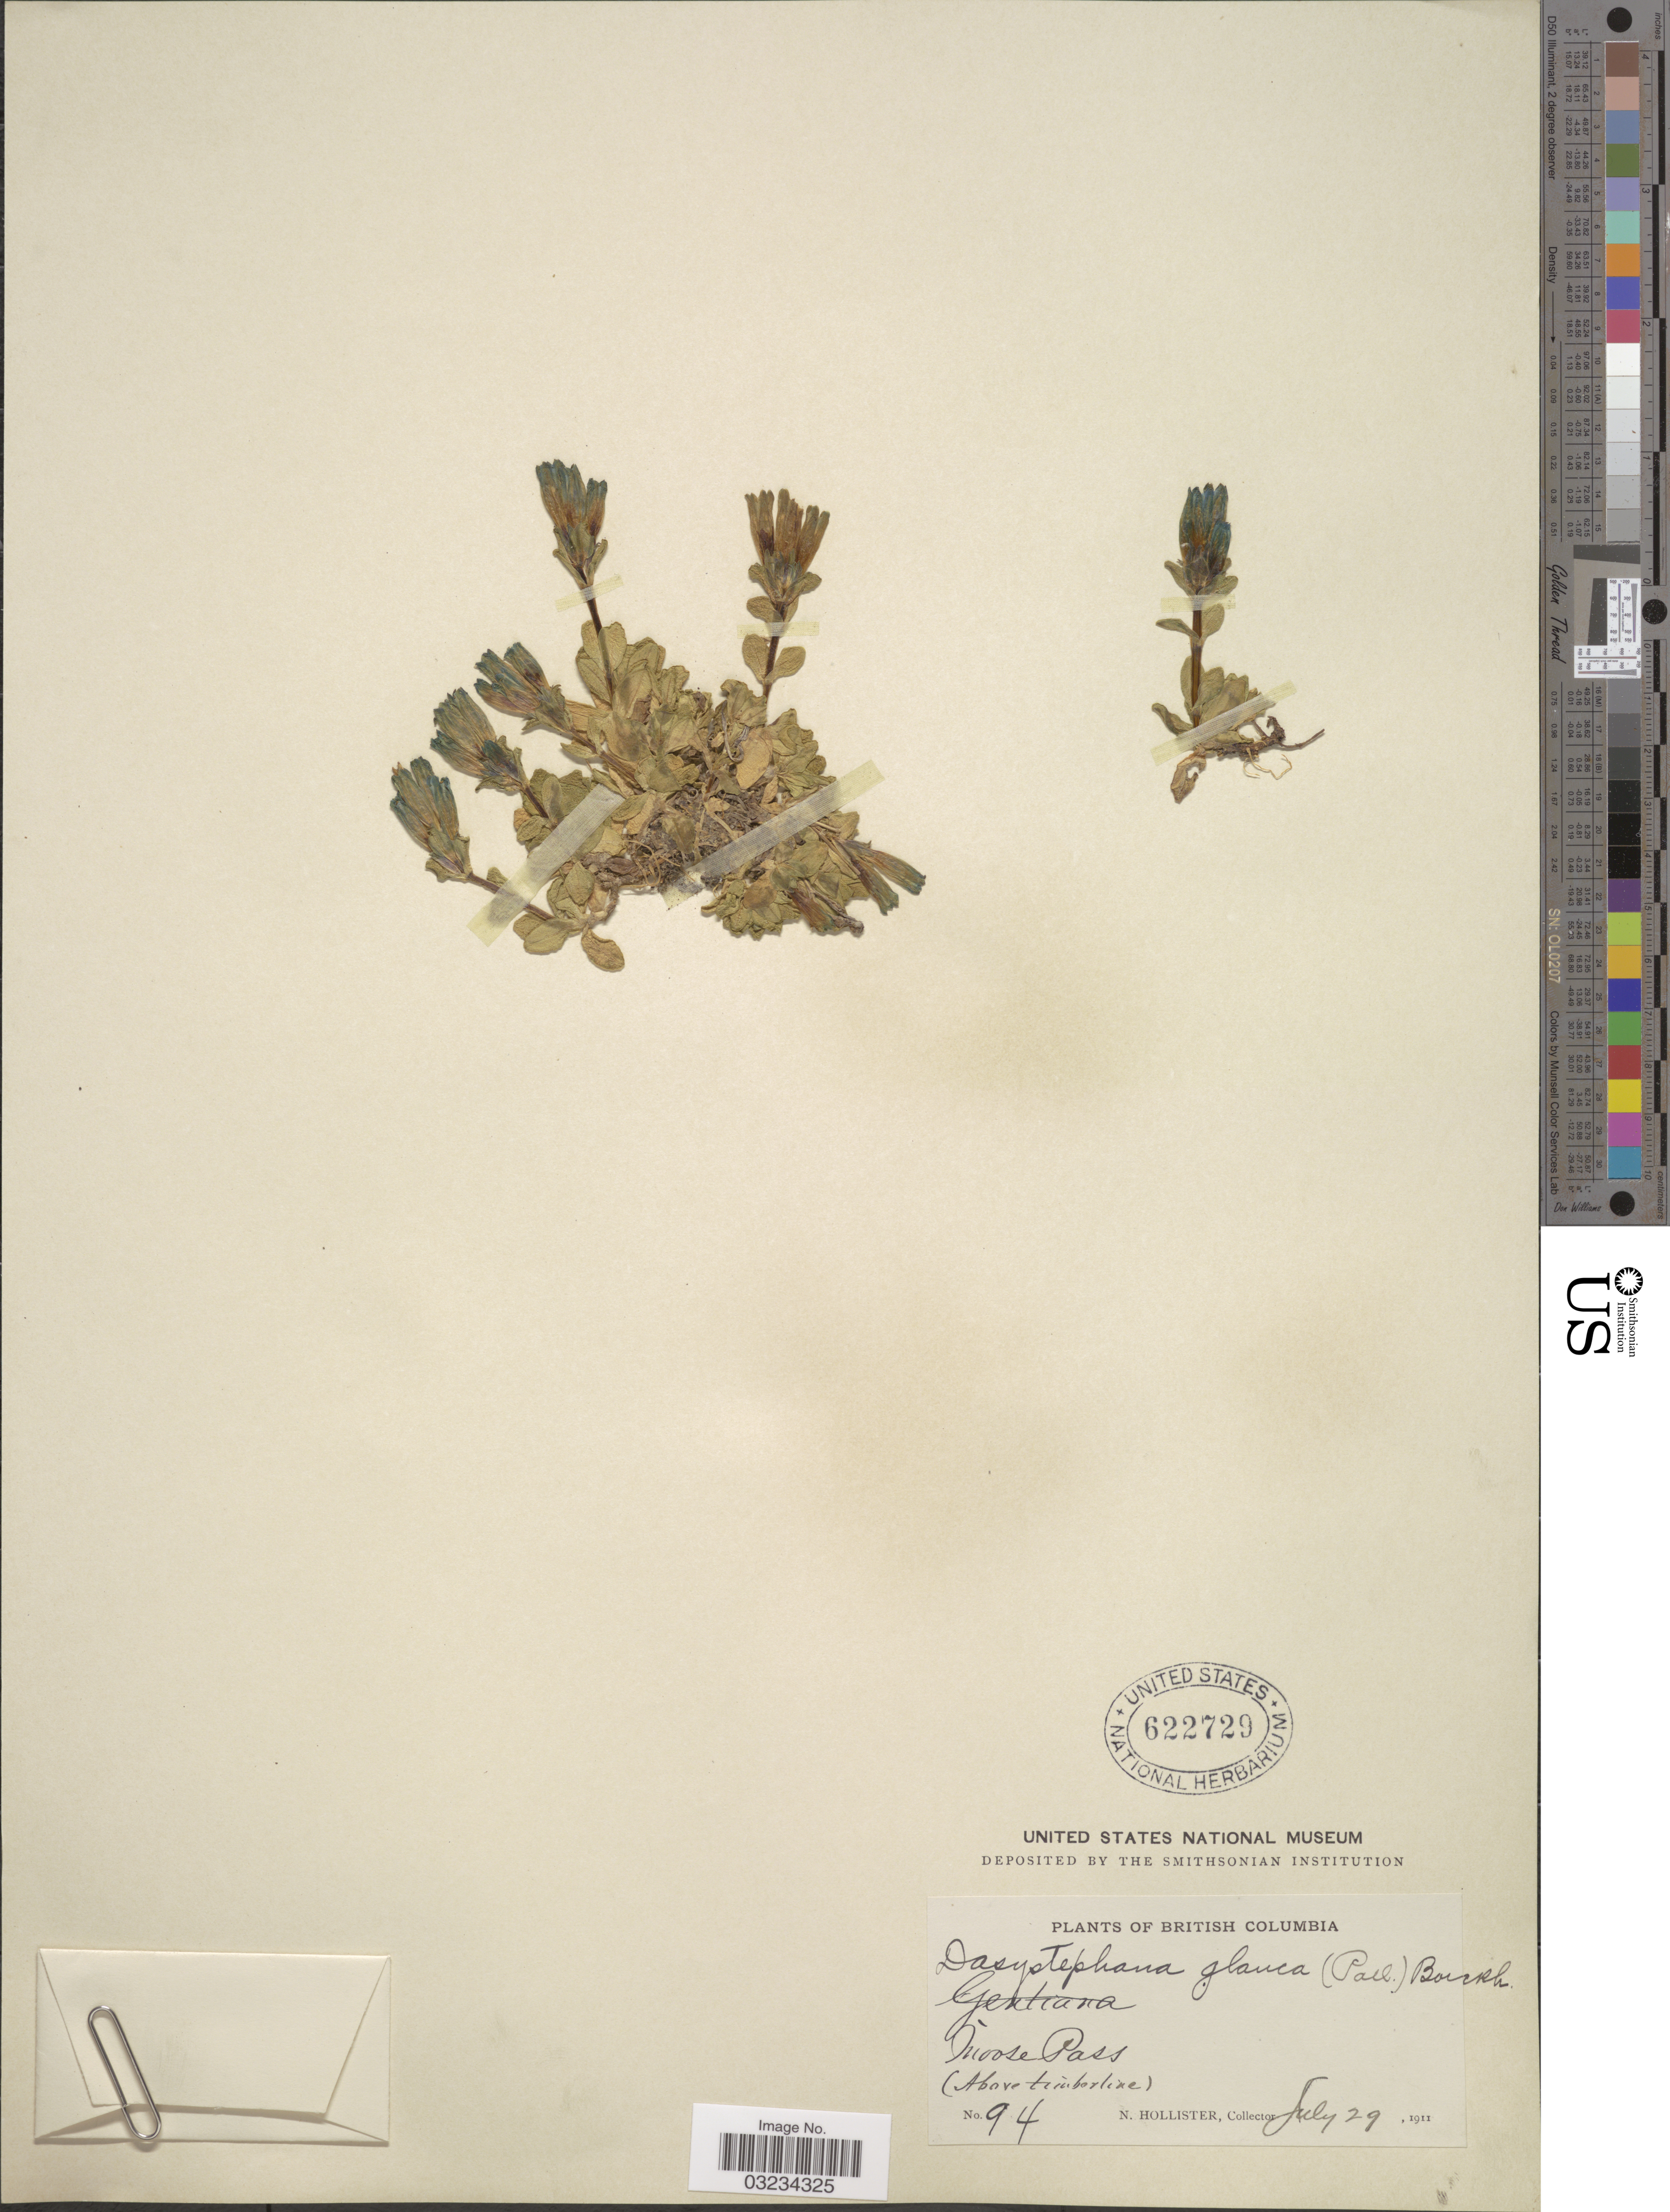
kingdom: Plantae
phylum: Tracheophyta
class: Magnoliopsida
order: Gentianales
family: Gentianaceae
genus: Gentiana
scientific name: Gentiana glauca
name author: Pall.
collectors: N. Hollister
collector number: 94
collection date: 1911-07-29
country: Canada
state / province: British Columbia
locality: Moose Pass (Above timberline).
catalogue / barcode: US 622729